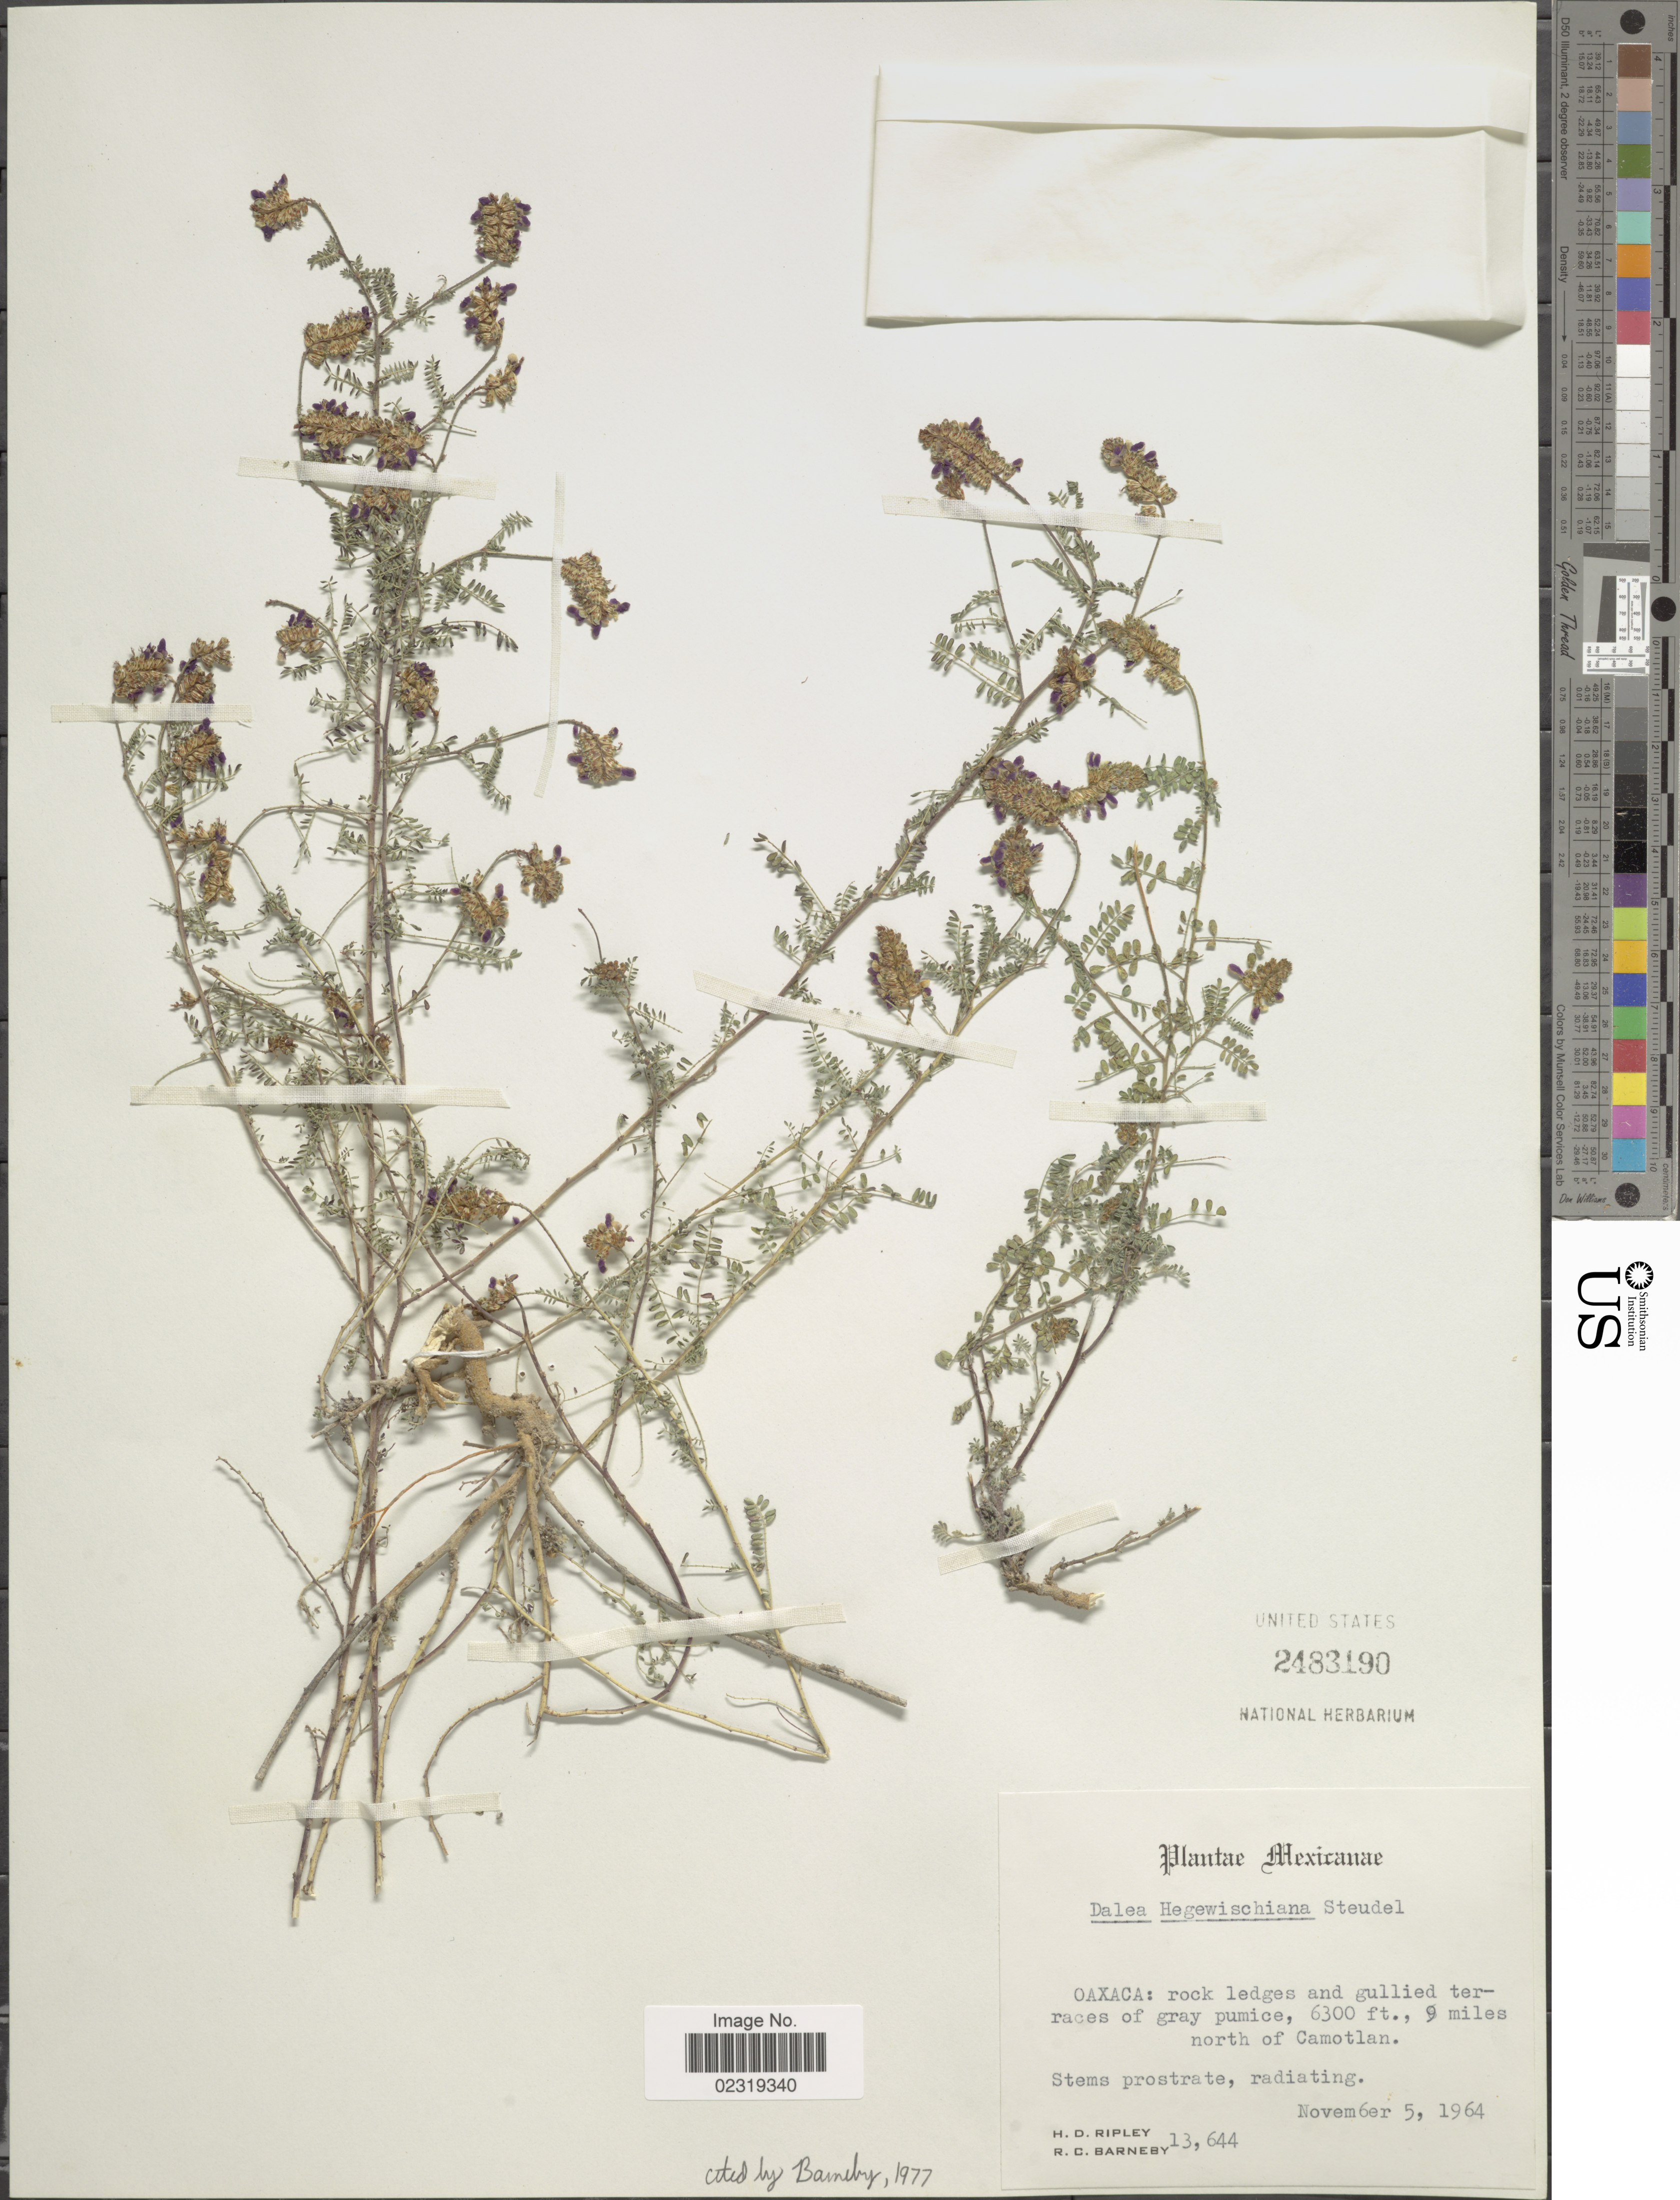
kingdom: Plantae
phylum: Tracheophyta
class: Magnoliopsida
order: Fabales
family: Fabaceae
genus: Dalea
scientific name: Dalea hegewischiana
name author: Steud.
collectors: H. Ripley & R. C. Barneby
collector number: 13644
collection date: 1964-11-05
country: Mexico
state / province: Oaxaca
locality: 9 miles north of Camotlan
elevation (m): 1920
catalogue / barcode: US 2483190